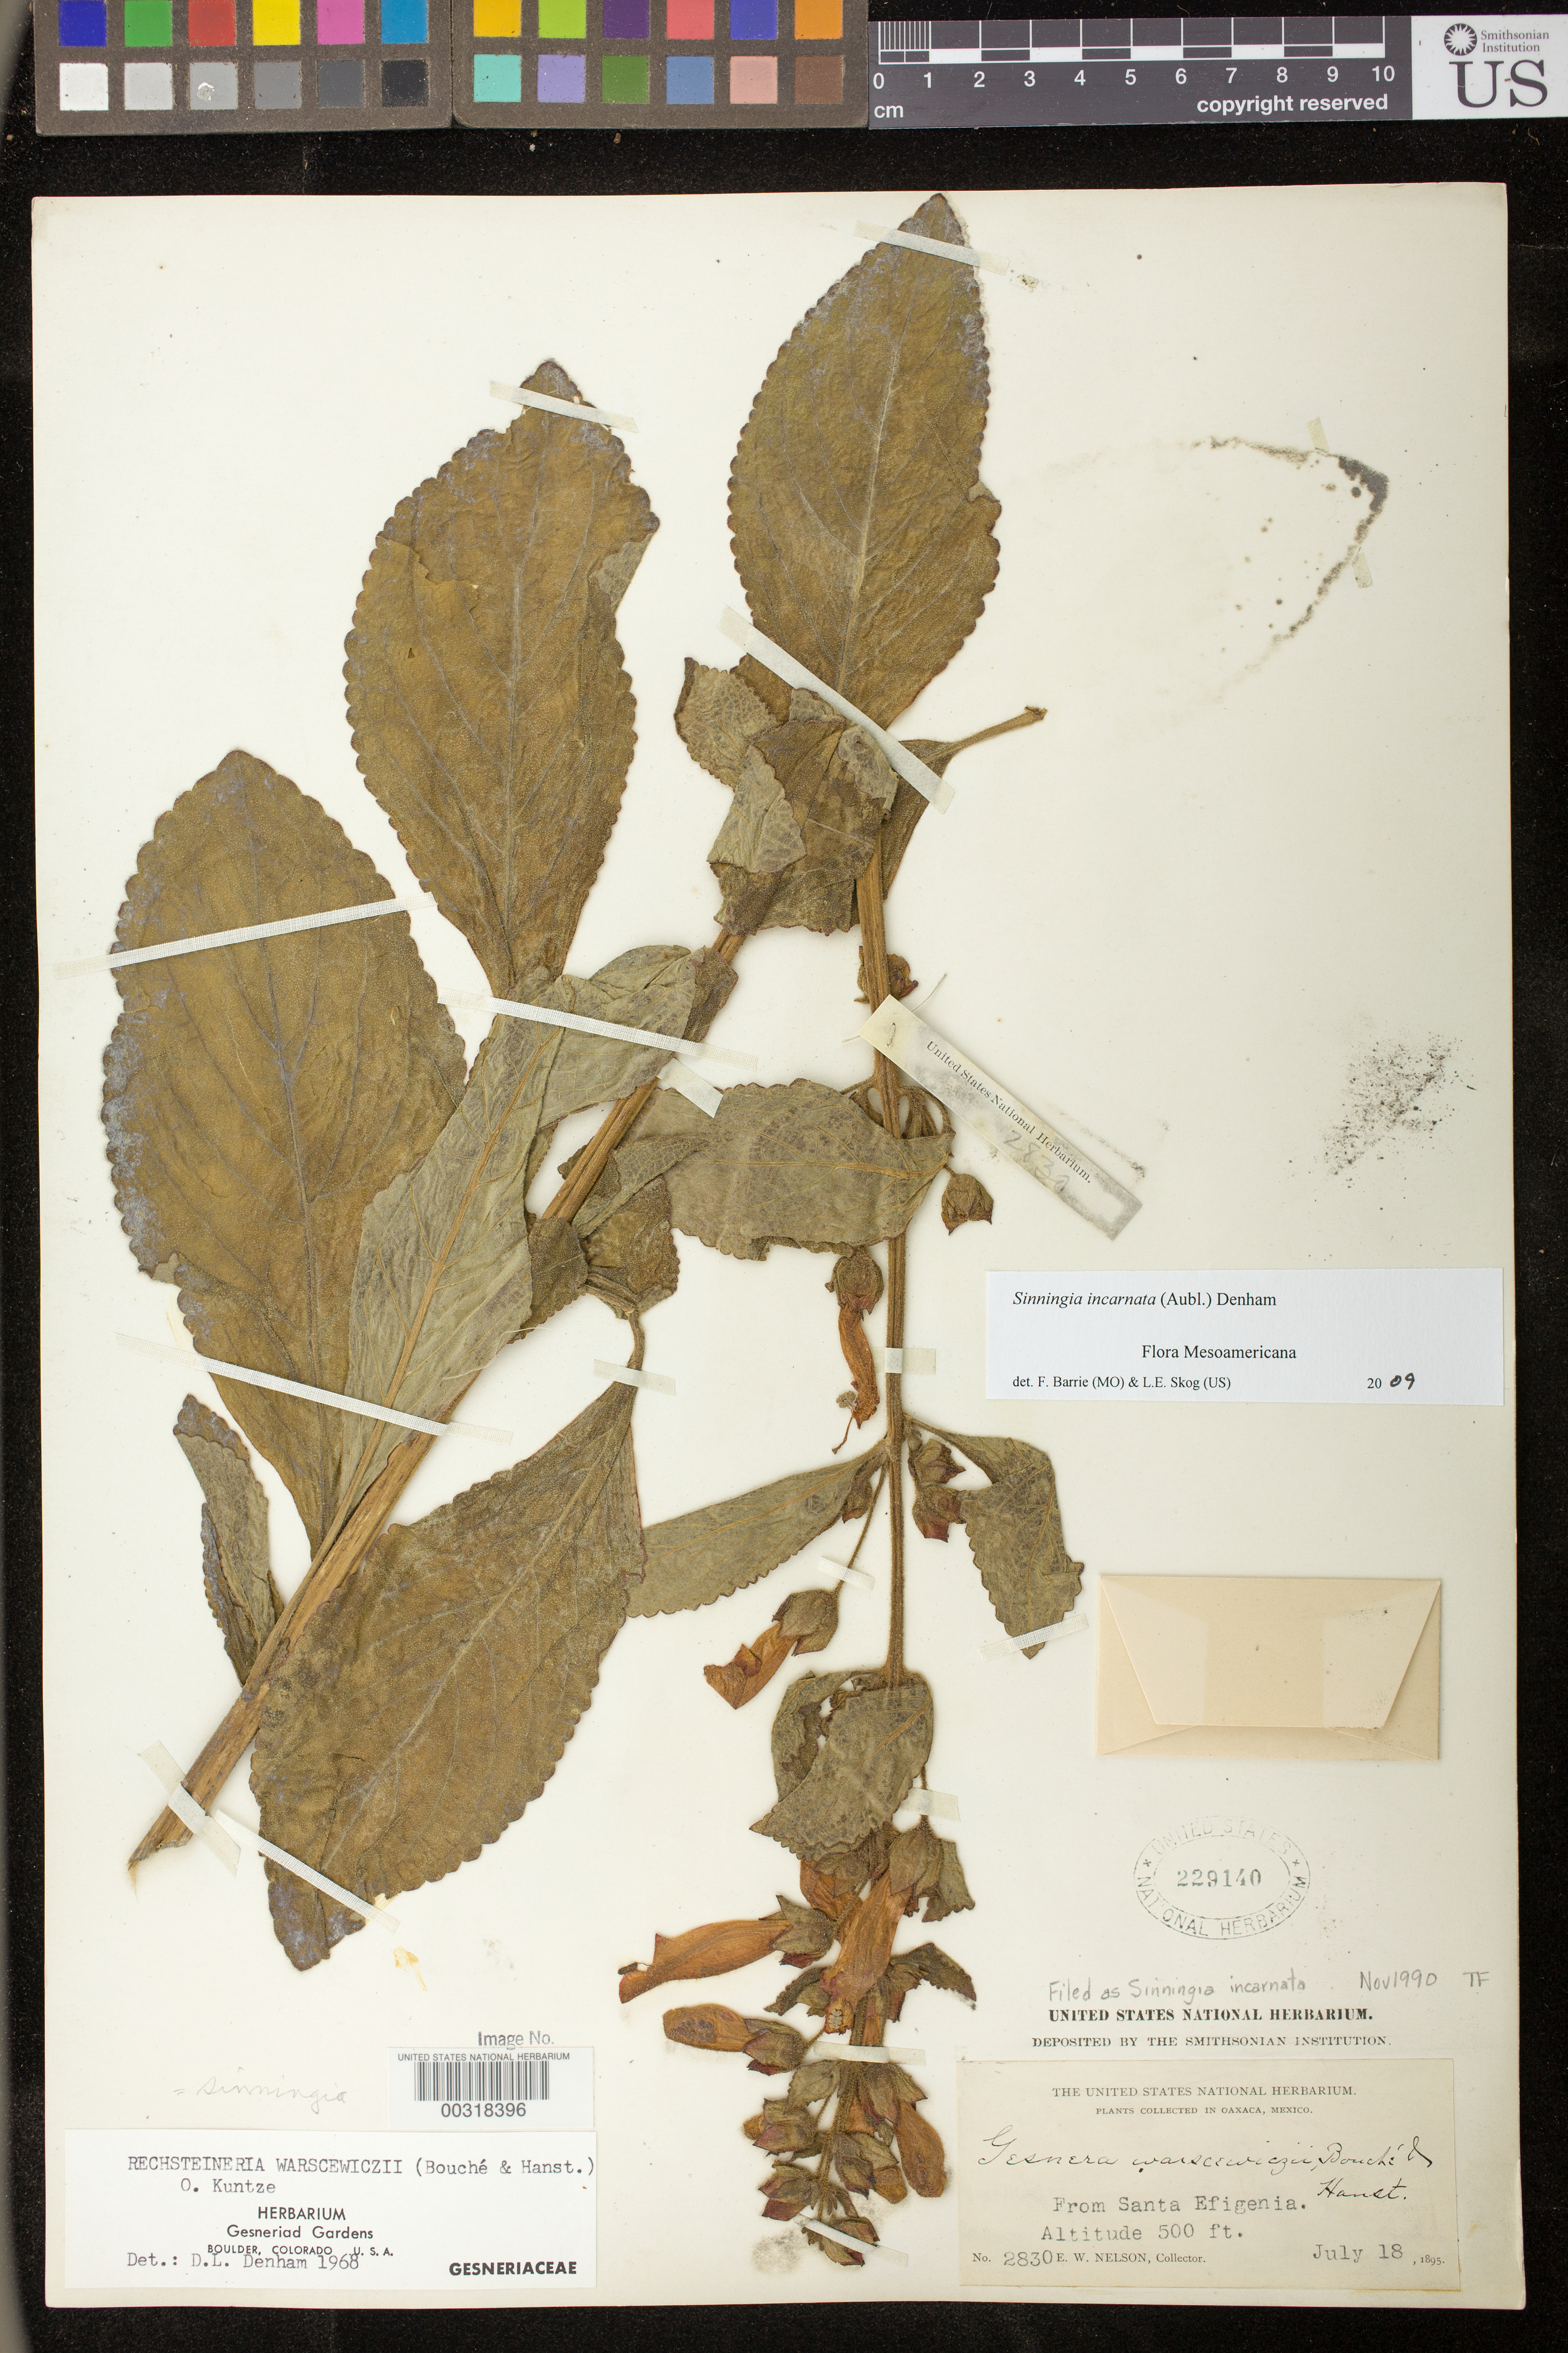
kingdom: Plantae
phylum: Tracheophyta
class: Magnoliopsida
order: Lamiales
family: Gesneriaceae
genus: Sinningia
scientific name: Sinningia incarnata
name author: (Aubl.) D.L. Denham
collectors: E. W. Nelson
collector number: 2830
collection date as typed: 18 Jul 1895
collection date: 1895-07-18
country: Mexico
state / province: Oaxaca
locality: From Santa Efigenia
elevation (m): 152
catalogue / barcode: US 229140